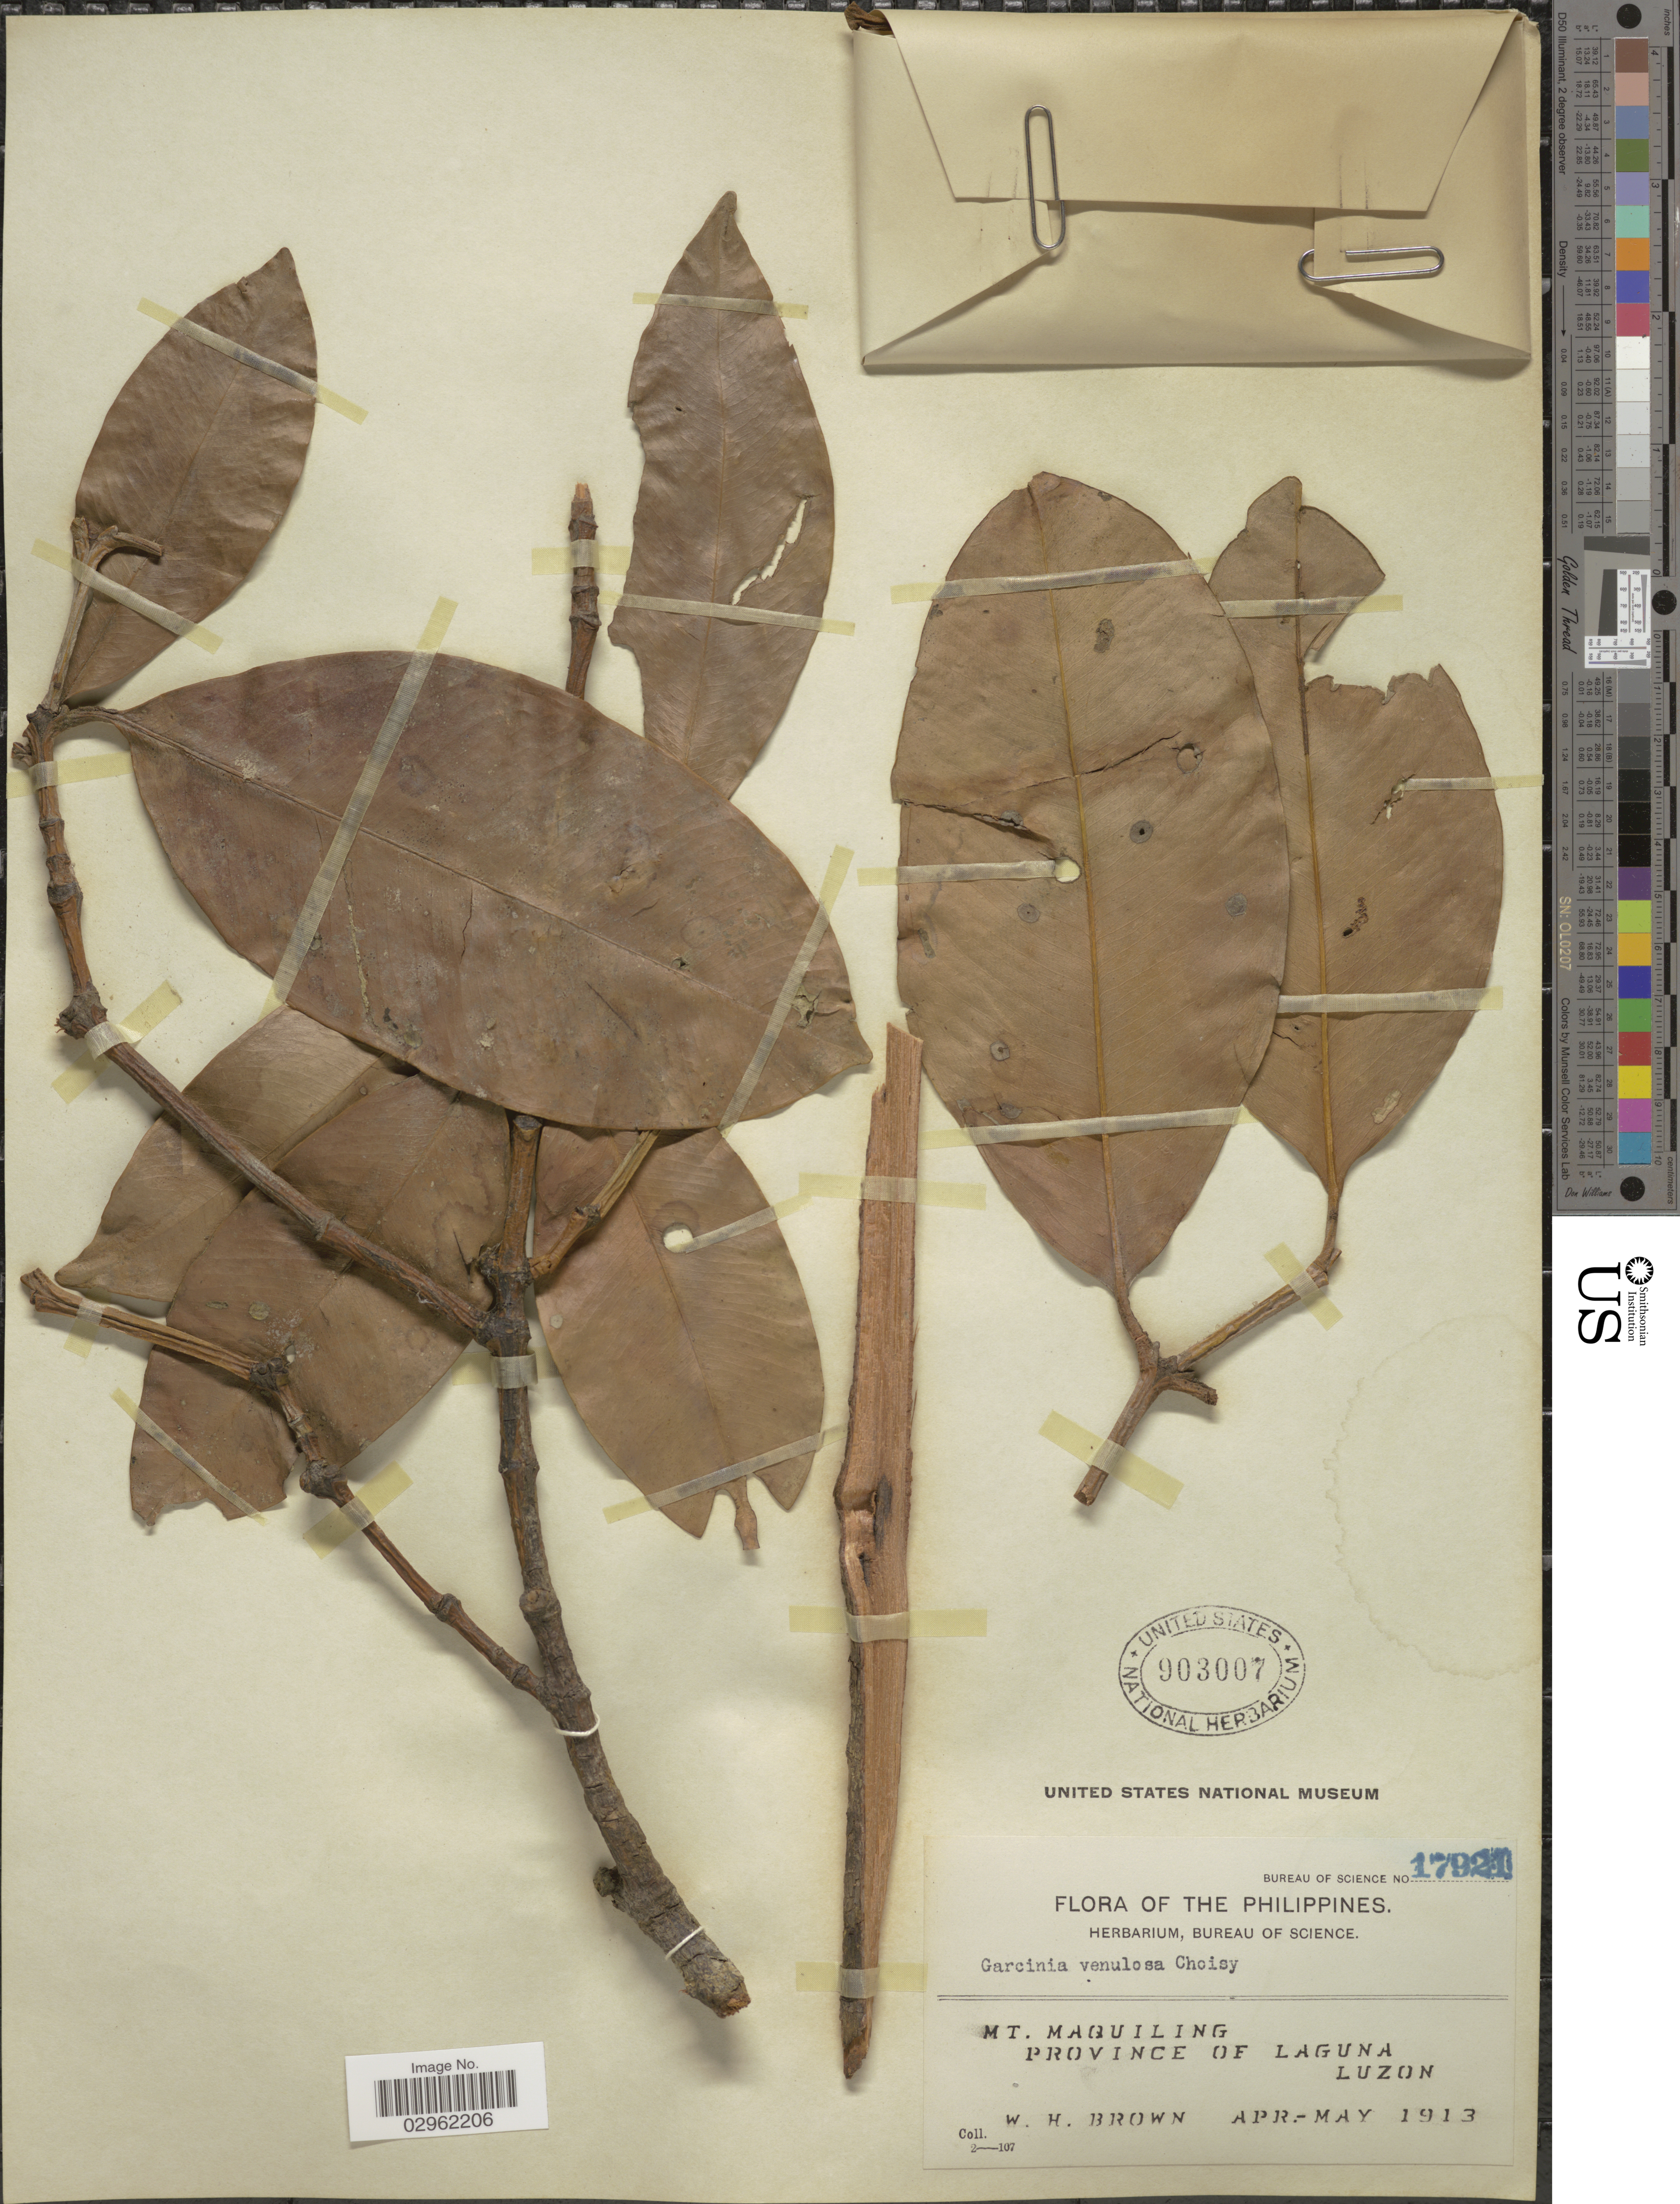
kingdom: Plantae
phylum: Tracheophyta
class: Magnoliopsida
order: Malpighiales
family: Clusiaceae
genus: Garcinia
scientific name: Garcinia venulosa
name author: (Blanco) Choisy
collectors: W. H. Brown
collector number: Bureau of Science 17920*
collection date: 1913-04/1913-05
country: Philippines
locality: Mt. Maquiling, Province of Laguna, Luzon.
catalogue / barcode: US 903007